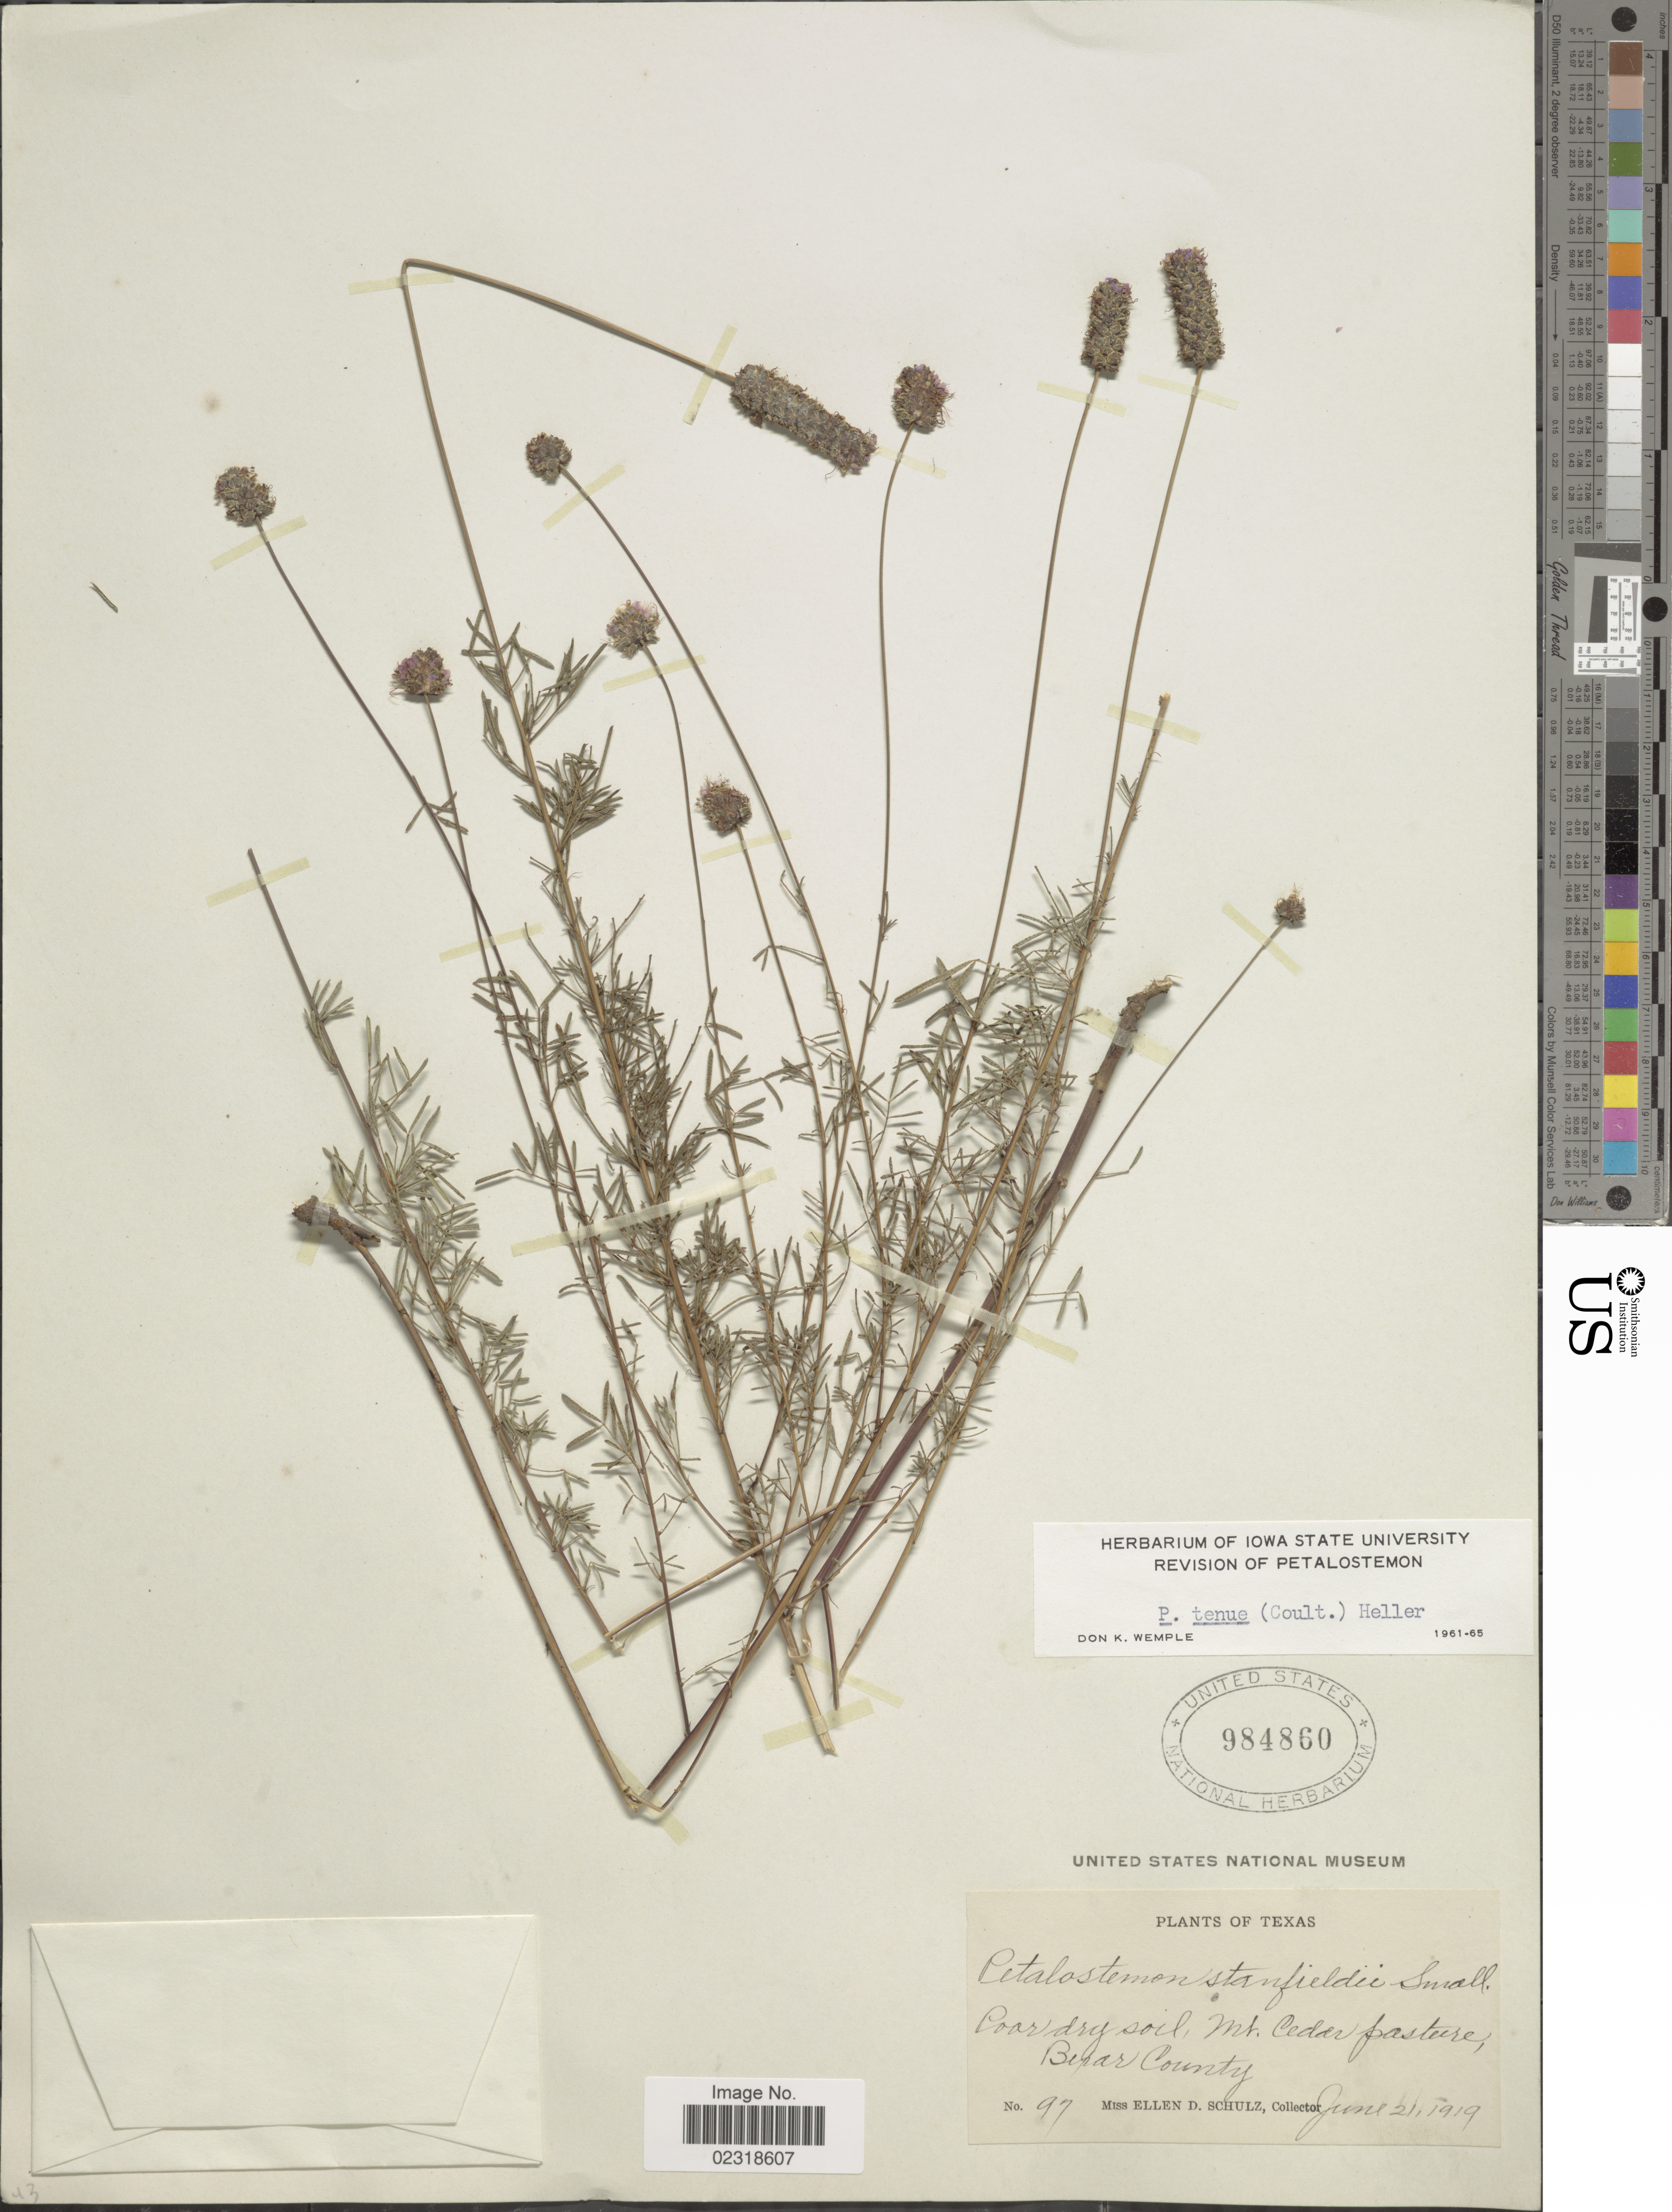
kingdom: Plantae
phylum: Tracheophyta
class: Magnoliopsida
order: Fabales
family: Fabaceae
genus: Dalea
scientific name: Dalea tenuis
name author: (J.M. Coult.) Shinners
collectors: E. D. Schulz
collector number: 97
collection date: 1919-06-21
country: United States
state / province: Texas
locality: Poor dry soil, Mt. Cedar pasture, Bexar County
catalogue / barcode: US 984860